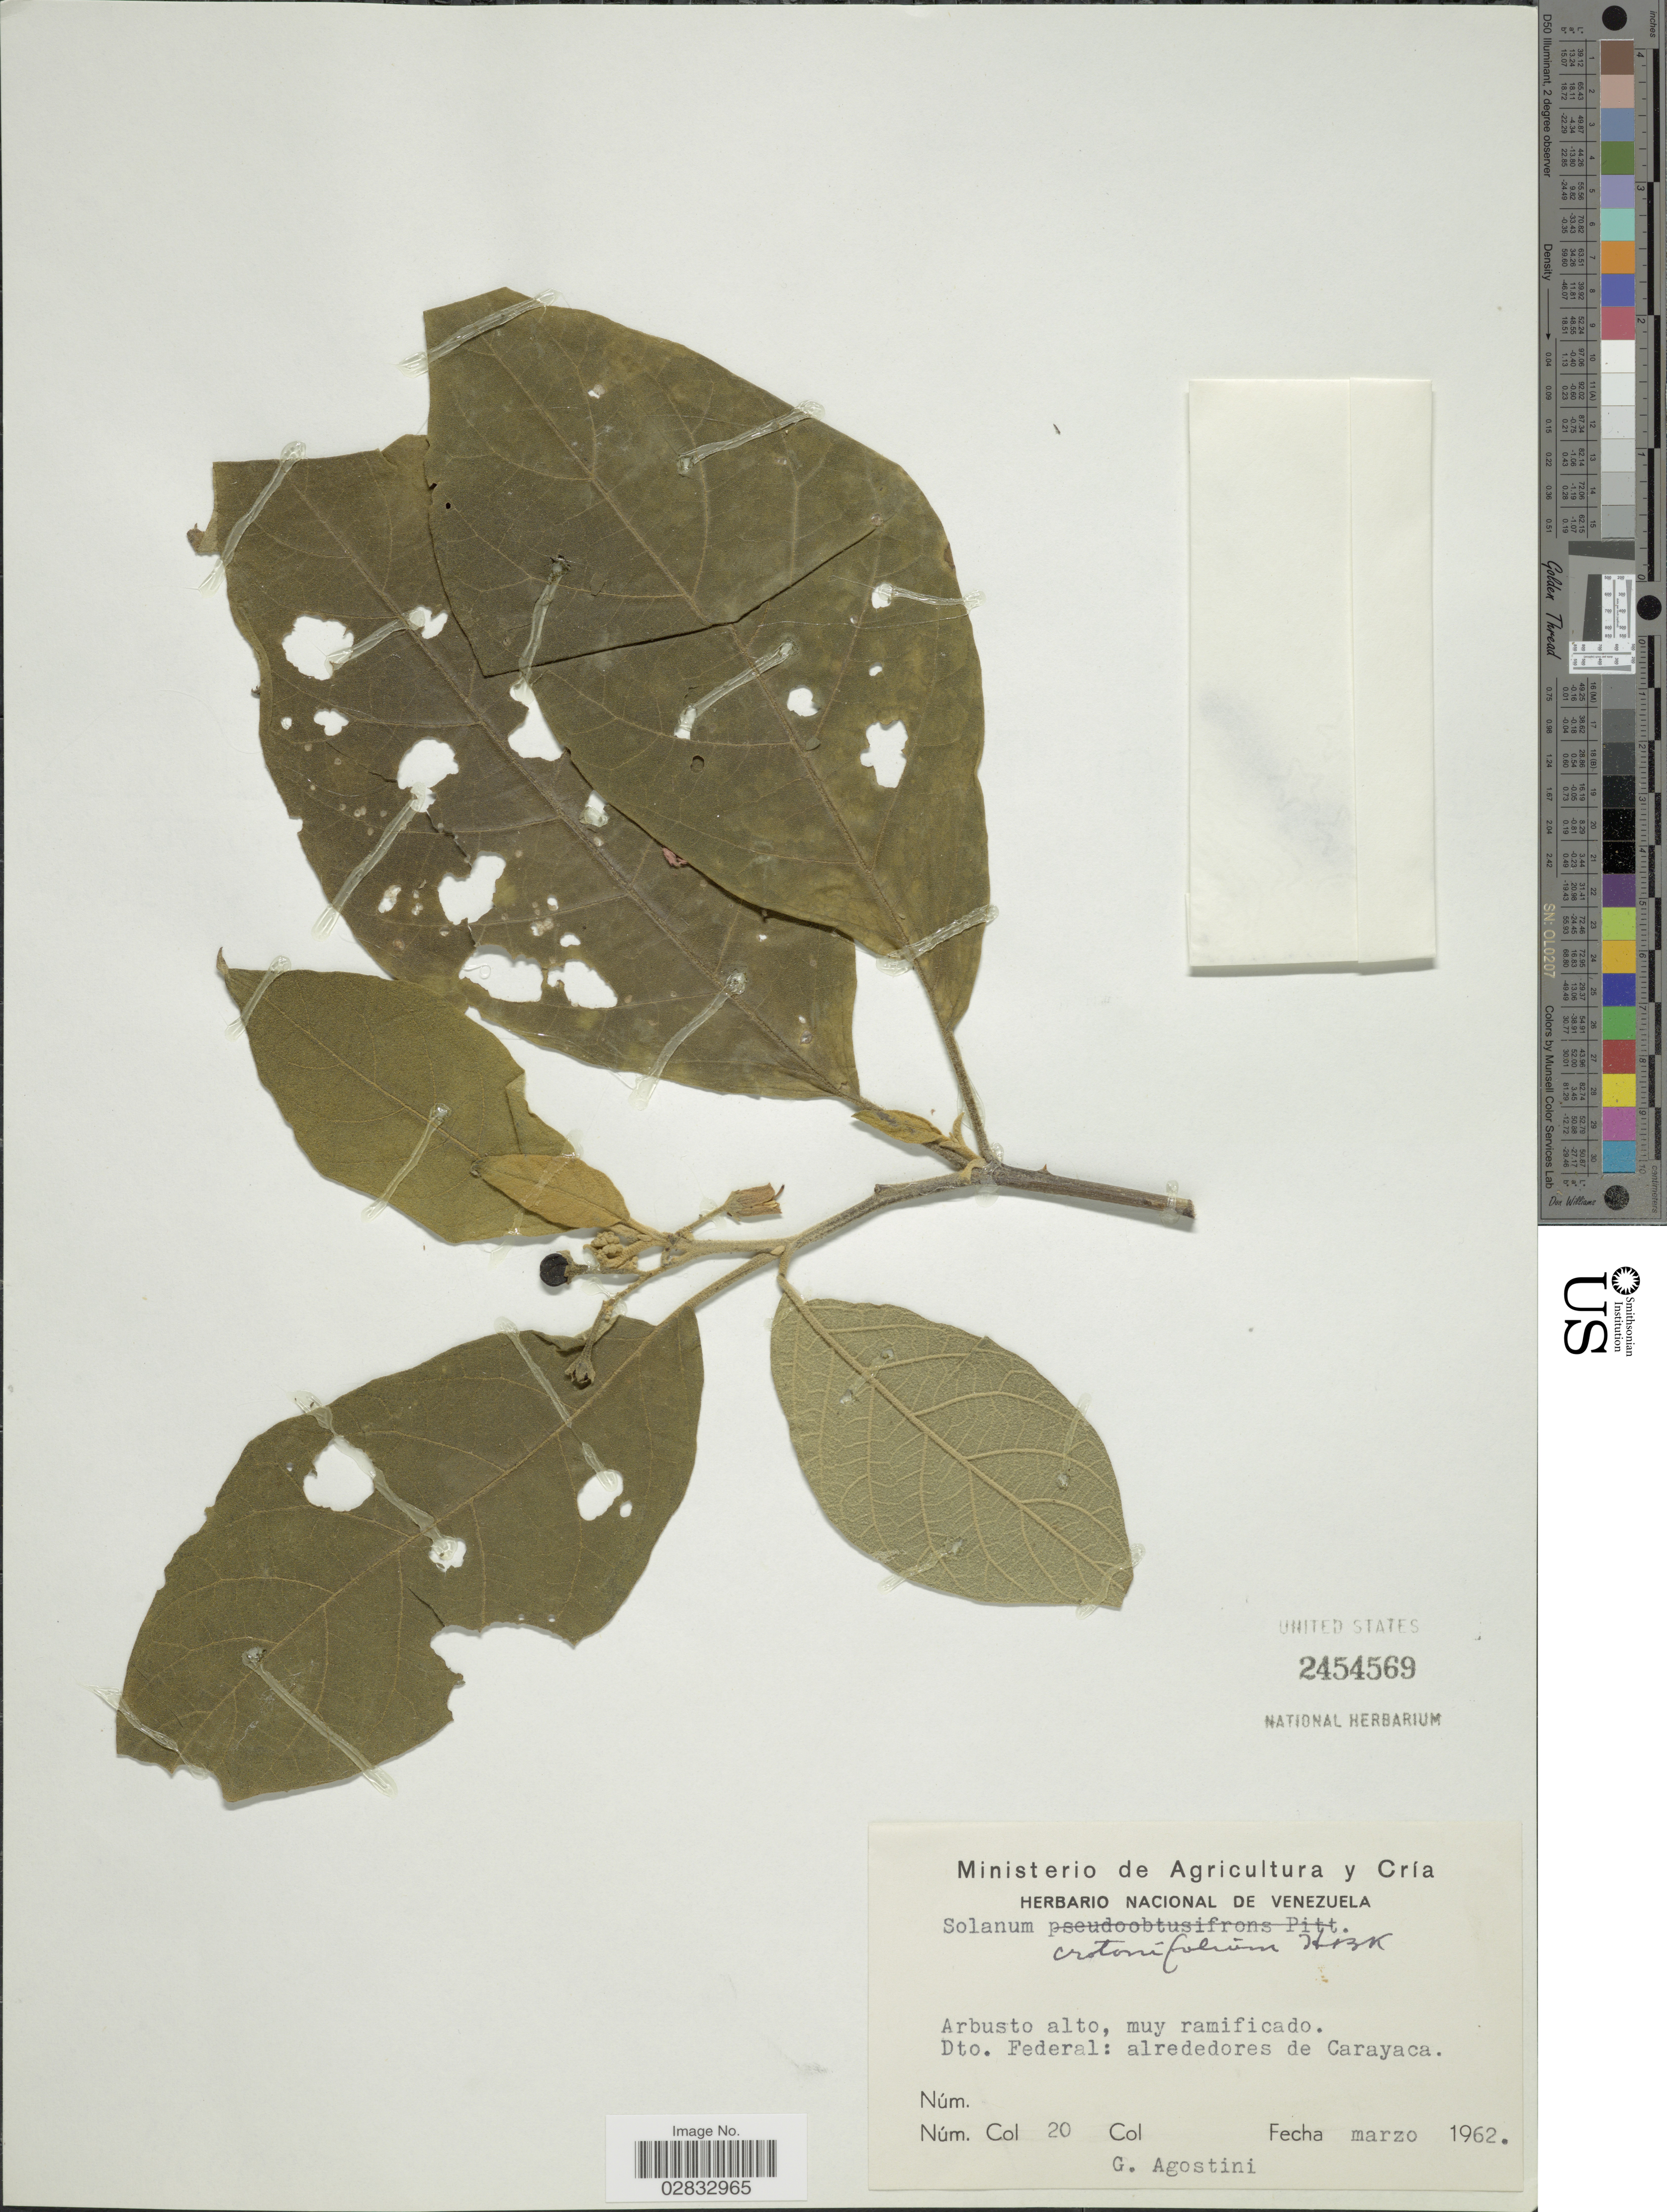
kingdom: Plantae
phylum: Tracheophyta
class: Magnoliopsida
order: Solanales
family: Solanaceae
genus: Solanum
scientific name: Solanum crotonifolium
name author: Dunal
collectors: G. Agostini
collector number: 20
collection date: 1962-03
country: Venezuela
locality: Alrededores de Carayaca.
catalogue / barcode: US 2454569